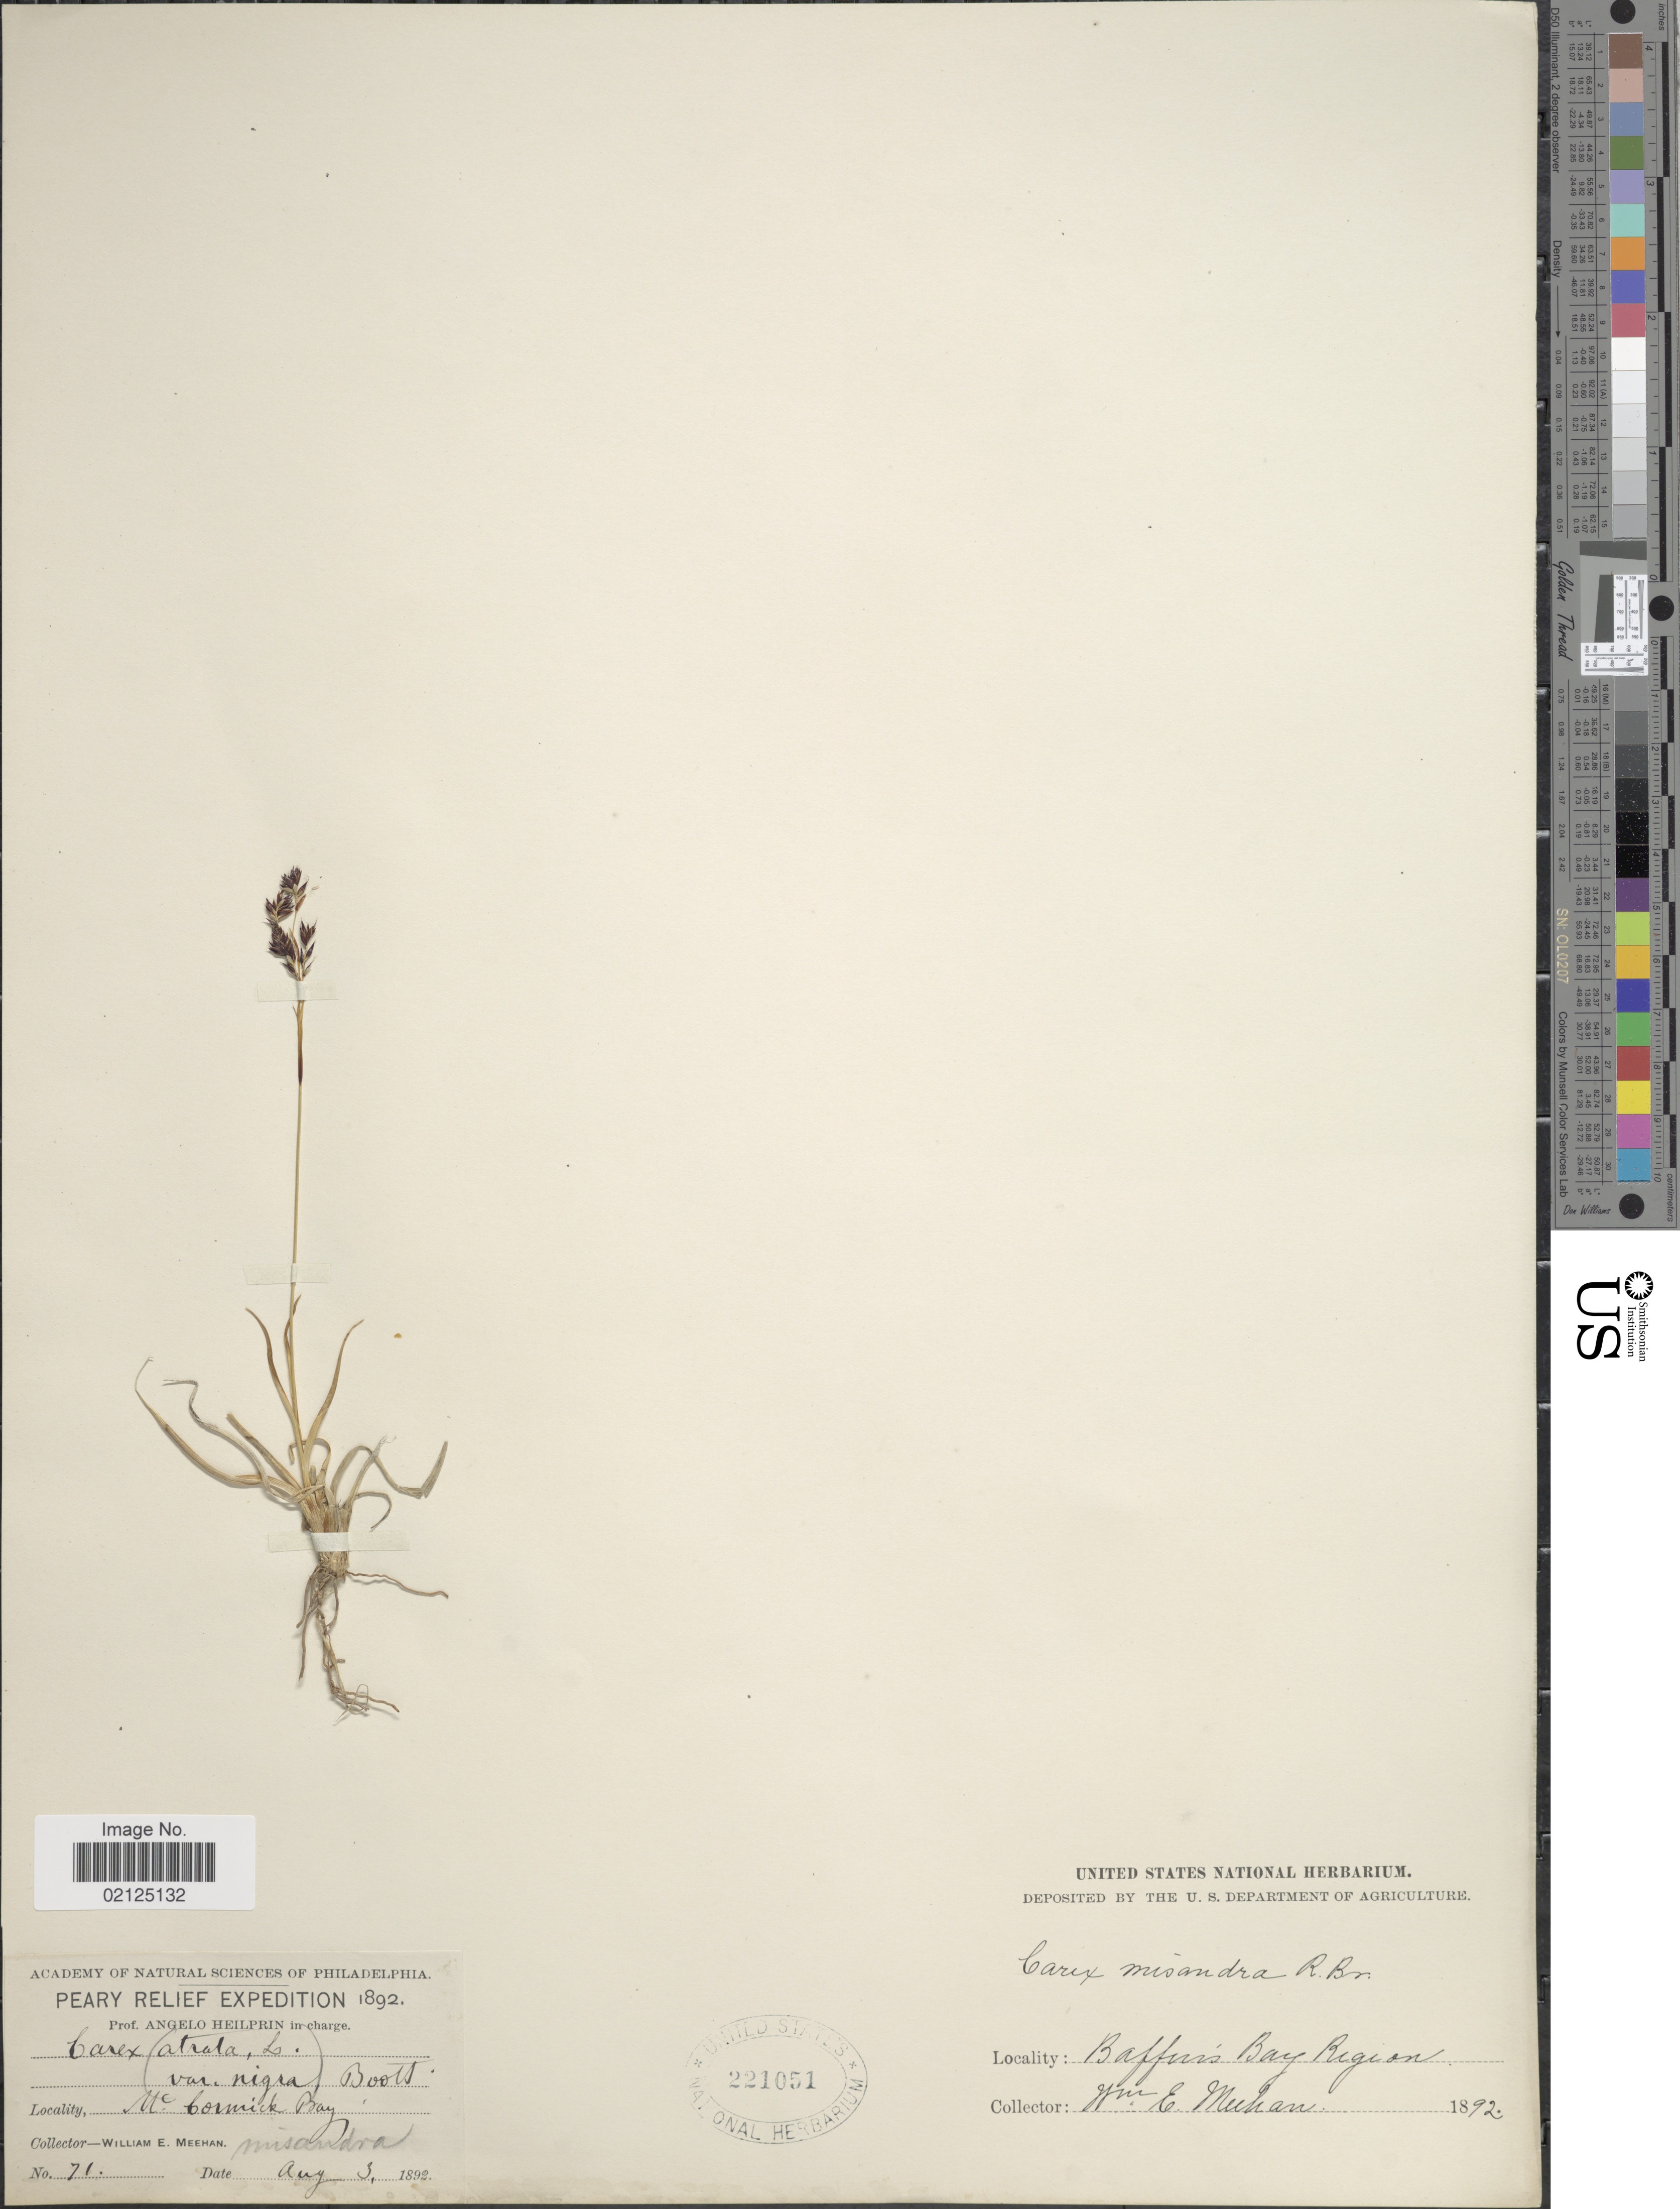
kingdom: Plantae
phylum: Tracheophyta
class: Liliopsida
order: Poales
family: Cyperaceae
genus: Carex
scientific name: Carex fuliginosa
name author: Schkuhr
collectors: W. Meehan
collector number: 71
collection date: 1892-08-03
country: Canada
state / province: Nunavut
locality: Peary Relief, McCormick Bay, Misandra, Baffin's Bay Region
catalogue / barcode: US 221051